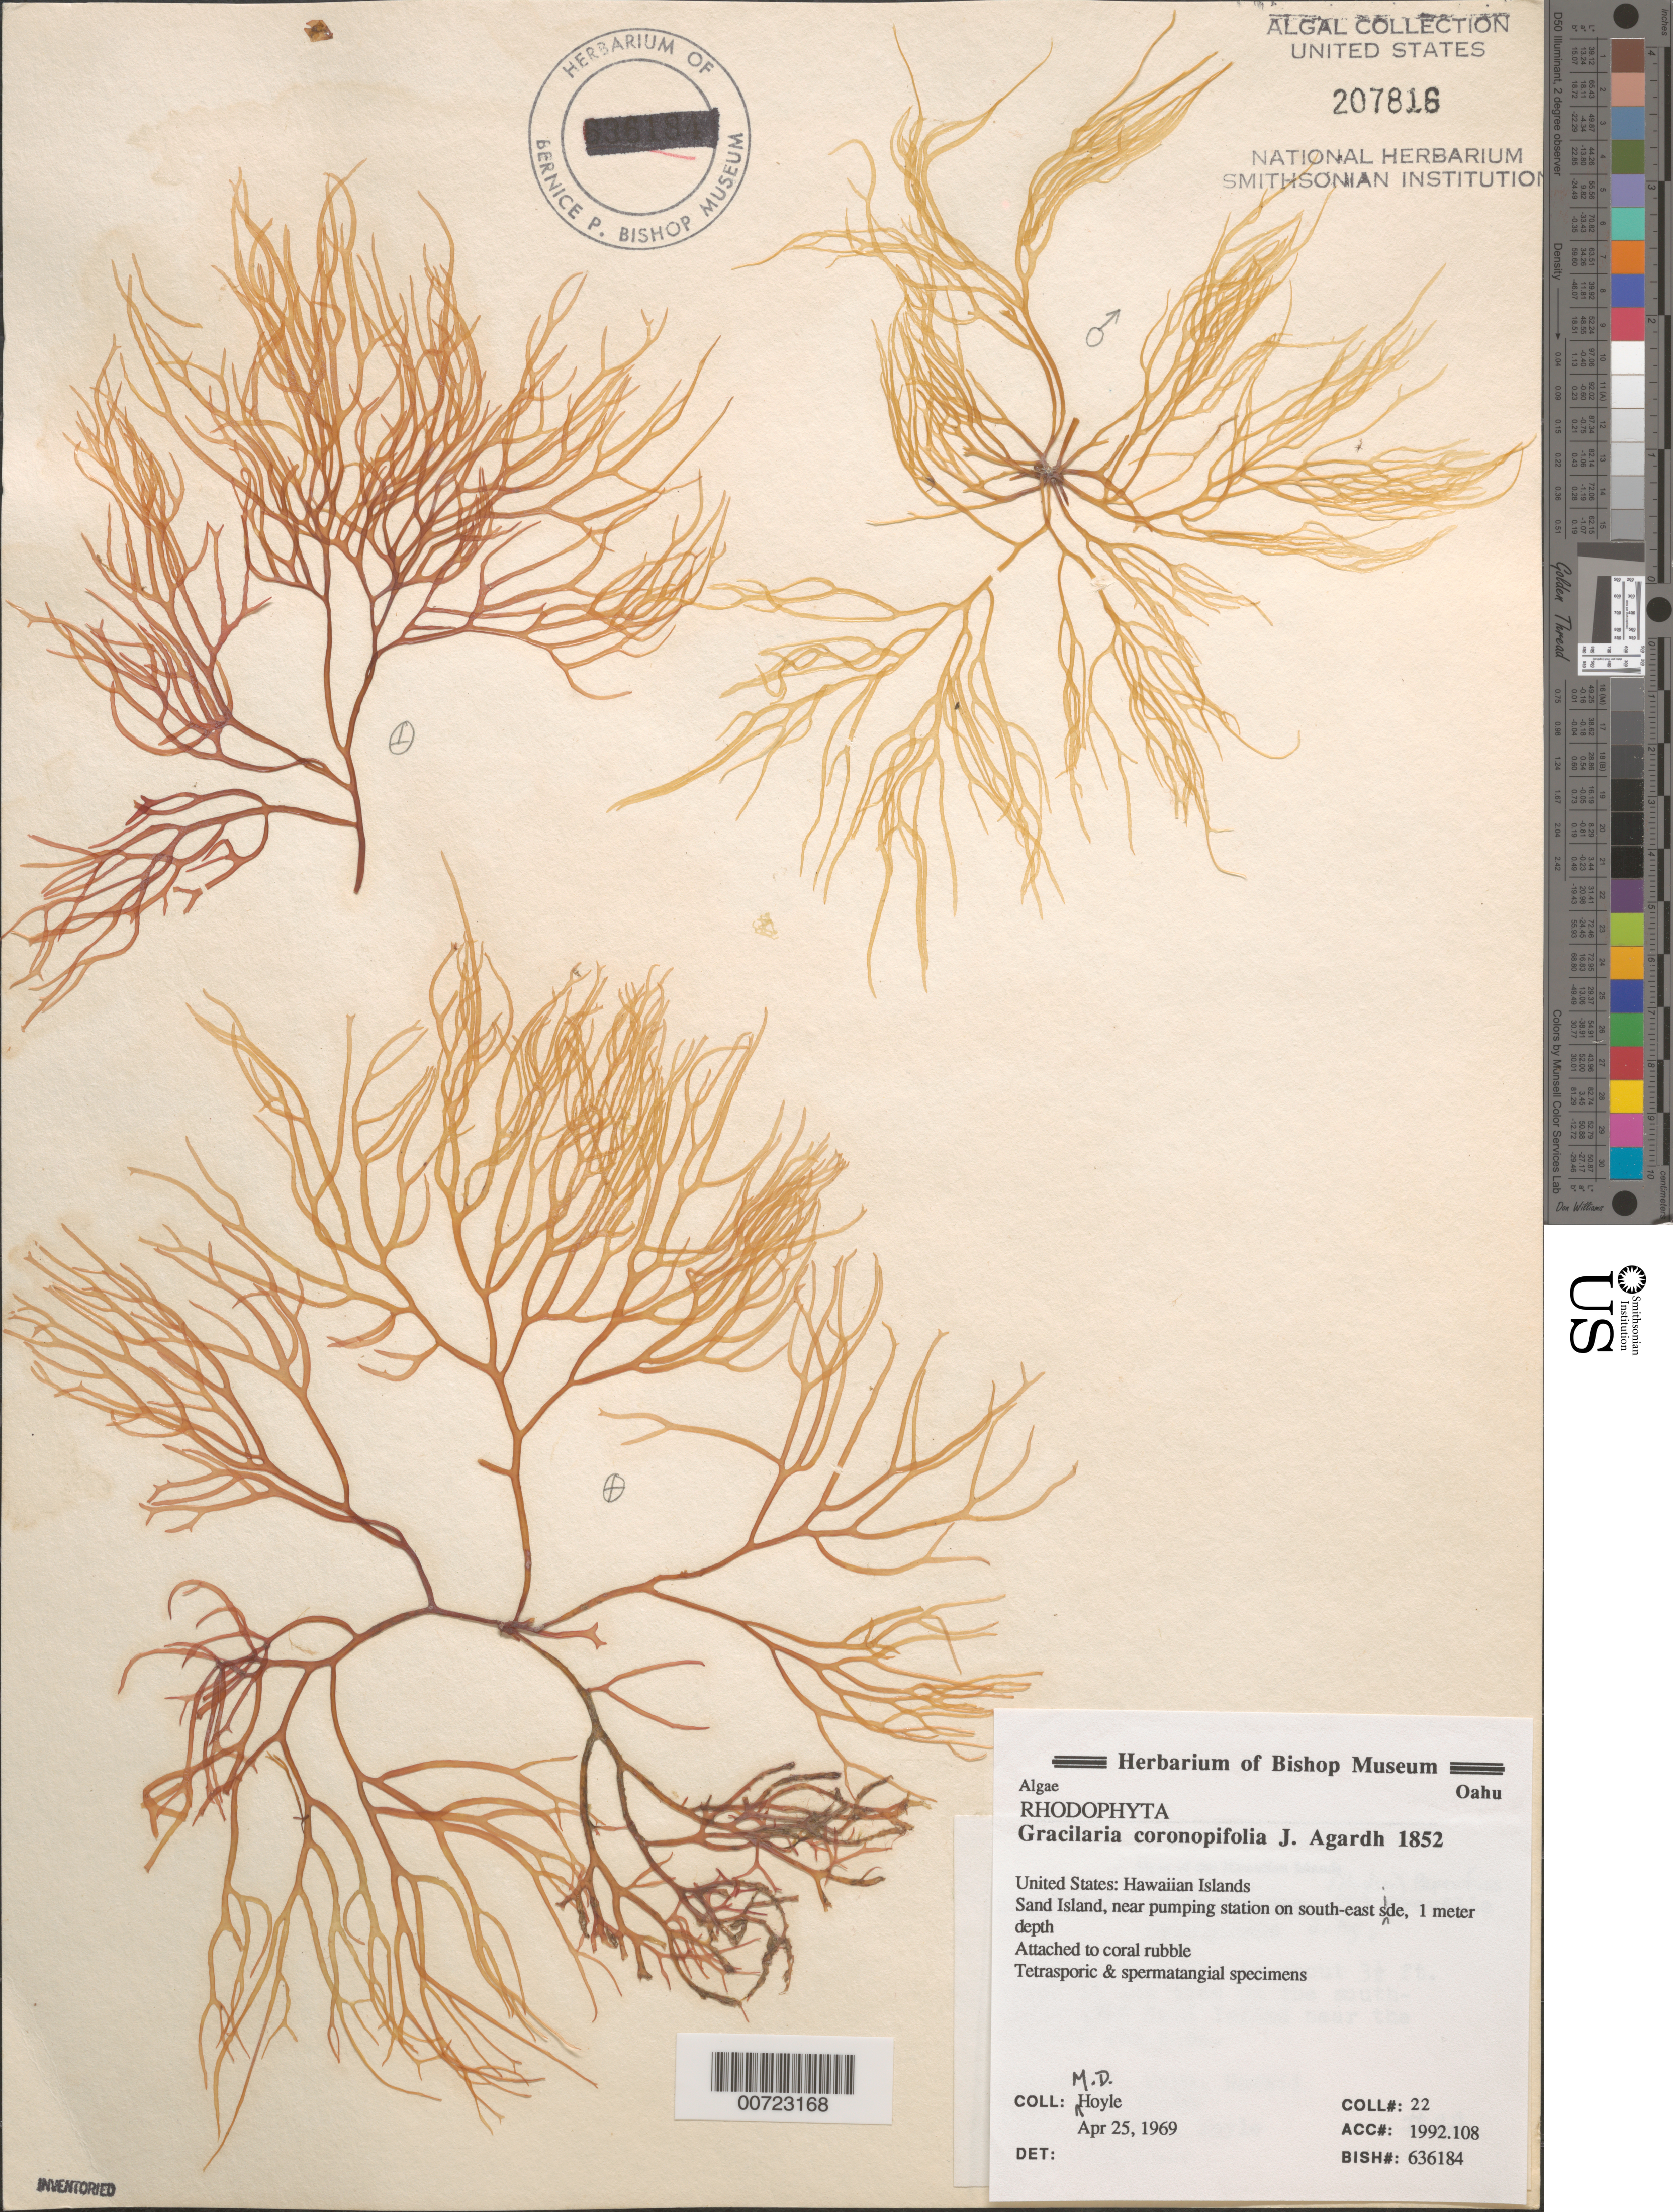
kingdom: Plantae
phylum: Rhodophyta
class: Florideophyceae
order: Gracilariales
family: Gracilariaceae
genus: Gracilaria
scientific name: Gracilaria coronopifolia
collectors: M. Hoyle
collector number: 22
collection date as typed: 25 Apr 1969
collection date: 1969-04-25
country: United States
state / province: Hawaii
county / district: Honolulu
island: Oahu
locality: Sand Island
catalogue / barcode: US 207816